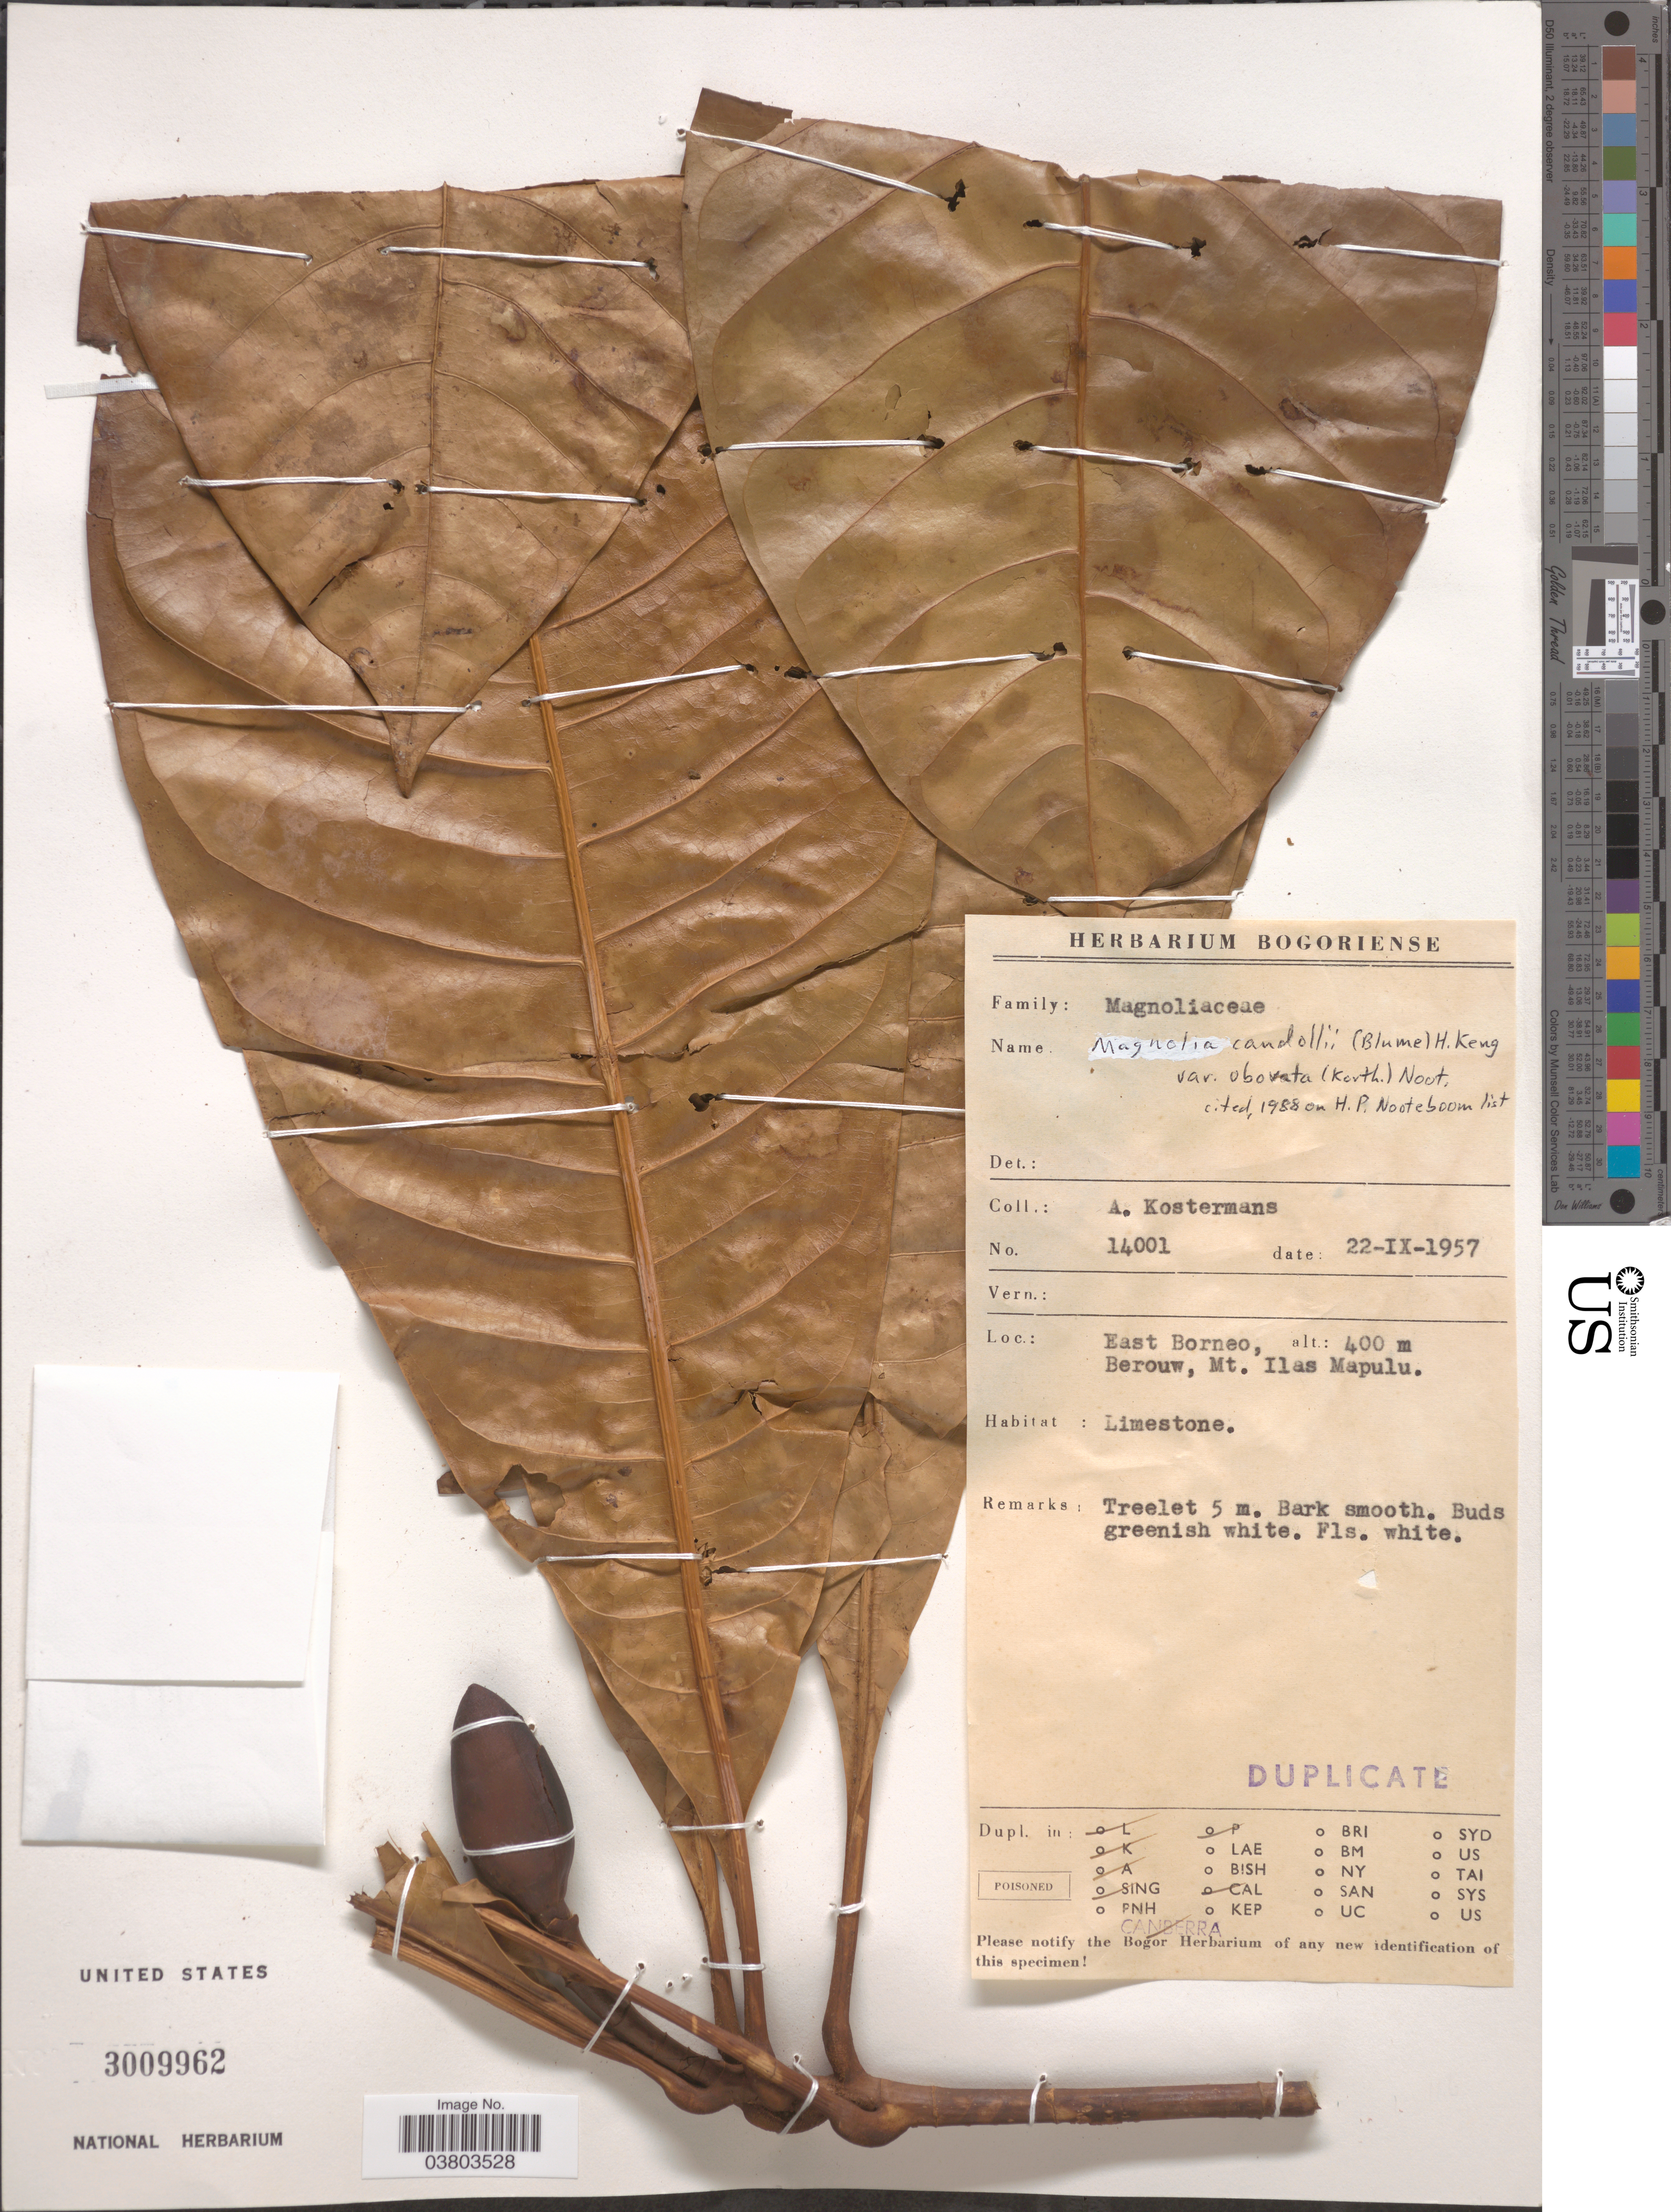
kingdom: Plantae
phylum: Tracheophyta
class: Magnoliopsida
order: Magnoliales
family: Magnoliaceae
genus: Magnolia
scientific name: Magnolia candollei var. obovata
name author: (Korth.) Noot.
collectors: A. J. G. Kostermans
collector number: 14001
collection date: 1957-09-22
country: Indonesia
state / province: Kalimantan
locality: East Borneo. Berouw, Mt. Ilas Mapulu.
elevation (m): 400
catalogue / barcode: US 3009962